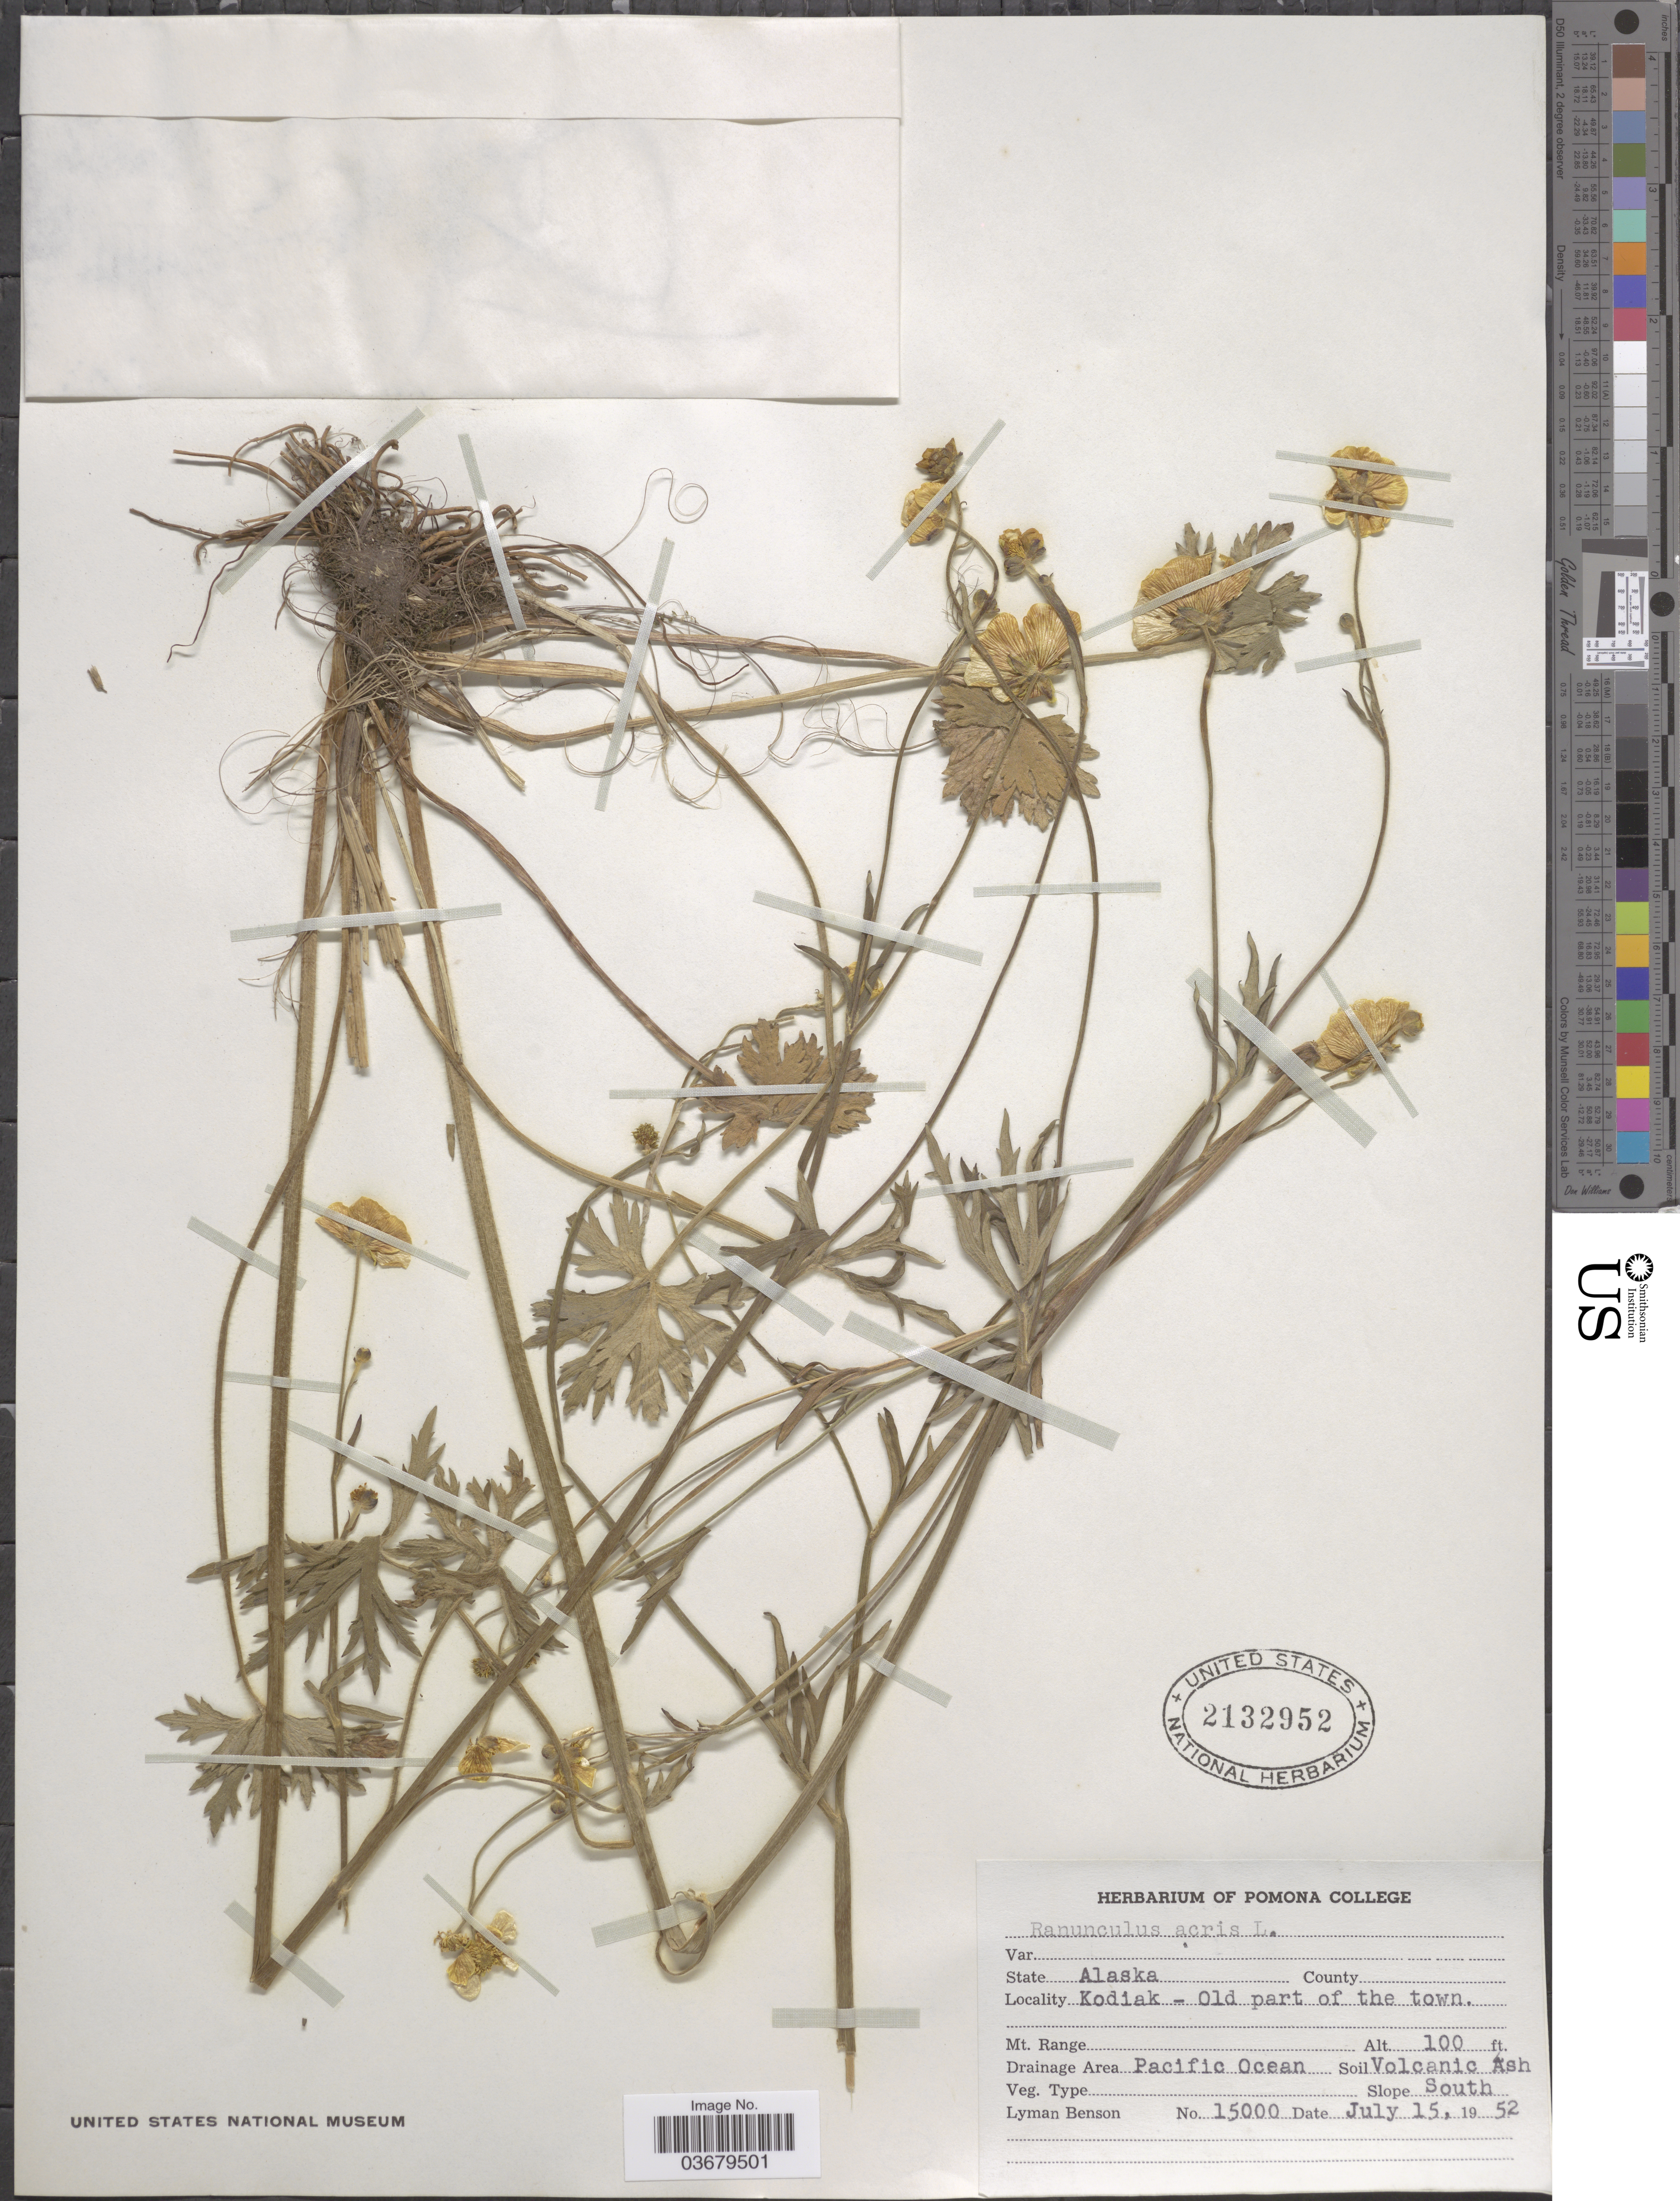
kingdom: Plantae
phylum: Tracheophyta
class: Magnoliopsida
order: Ranunculales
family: Ranunculaceae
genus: Ranunculus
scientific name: Ranunculus acris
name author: L.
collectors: L. D. Benson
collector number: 15000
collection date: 1952-07-15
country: United States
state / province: Alaska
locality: Kodiak - Old part of the town. Drainage Area Pacific Ocean.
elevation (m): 30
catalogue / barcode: US 2132952